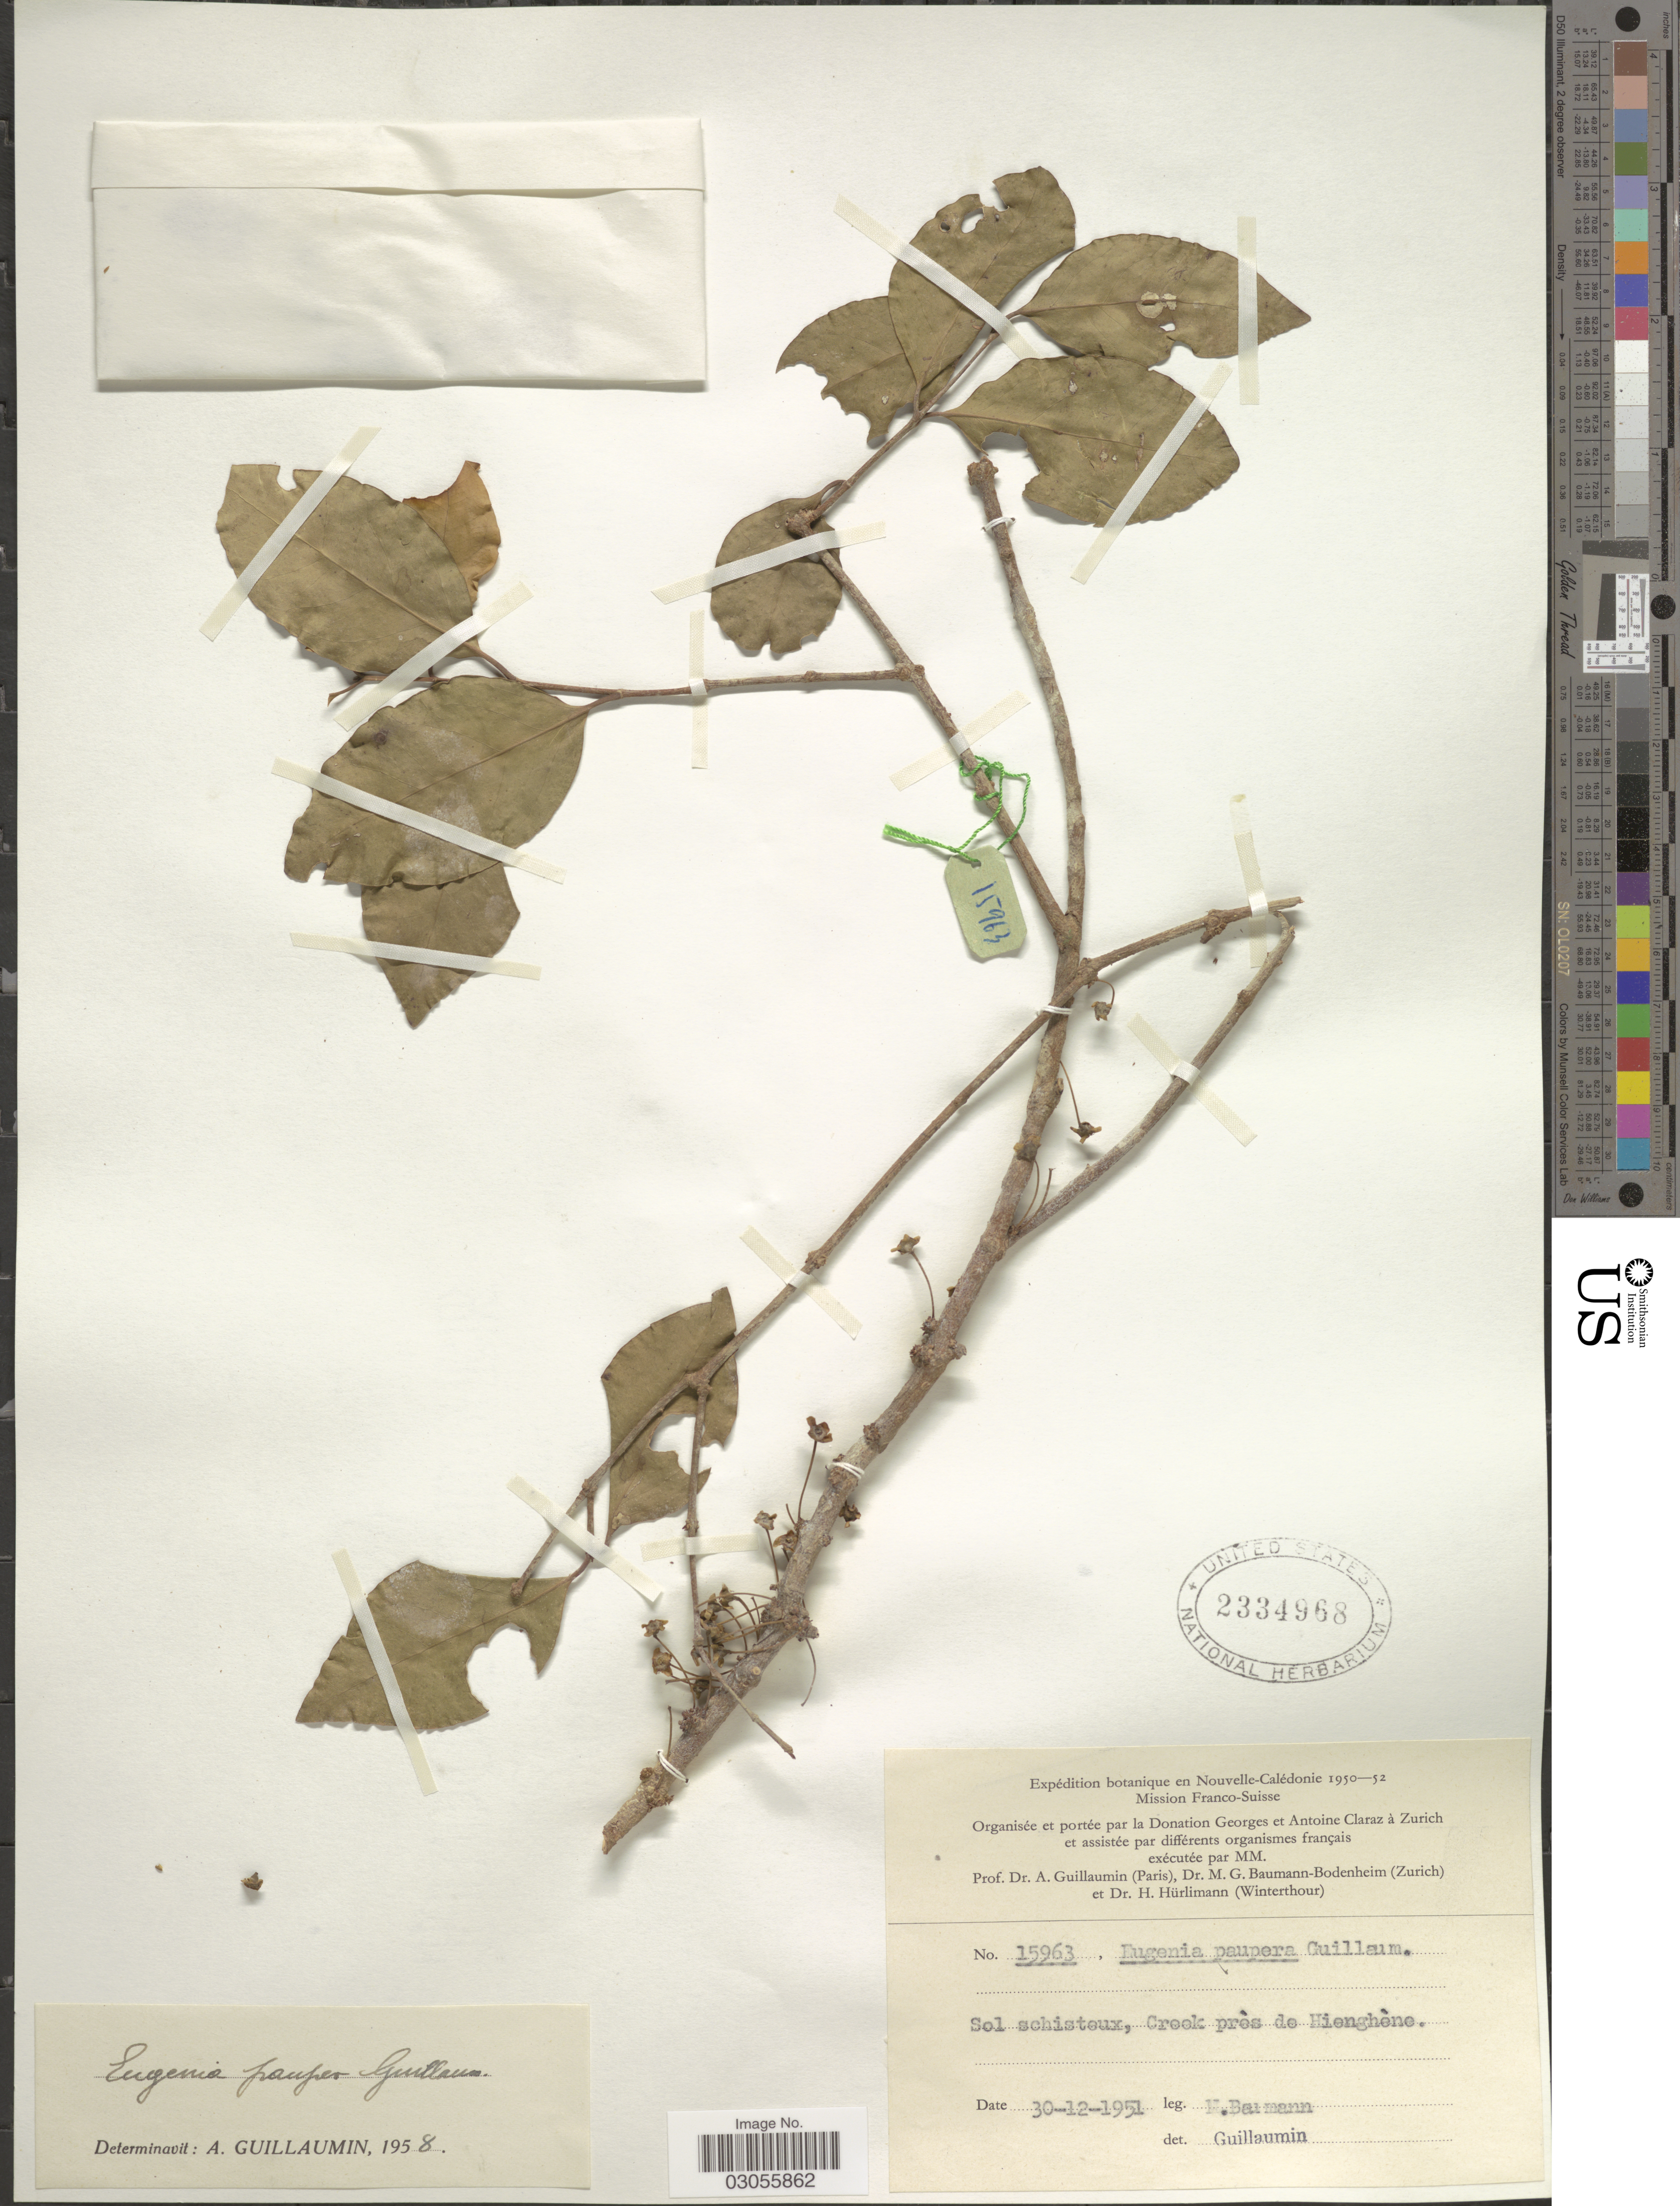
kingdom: Plantae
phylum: Tracheophyta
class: Magnoliopsida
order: Myrtales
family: Myrtaceae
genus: Eugenia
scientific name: Eugenia uniflora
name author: L.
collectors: M. Baumann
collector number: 15963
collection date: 1951-12-30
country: New Caledonia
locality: En Nouvelle-Calédonie. Creek près de Hienghène.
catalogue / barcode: US 2334968